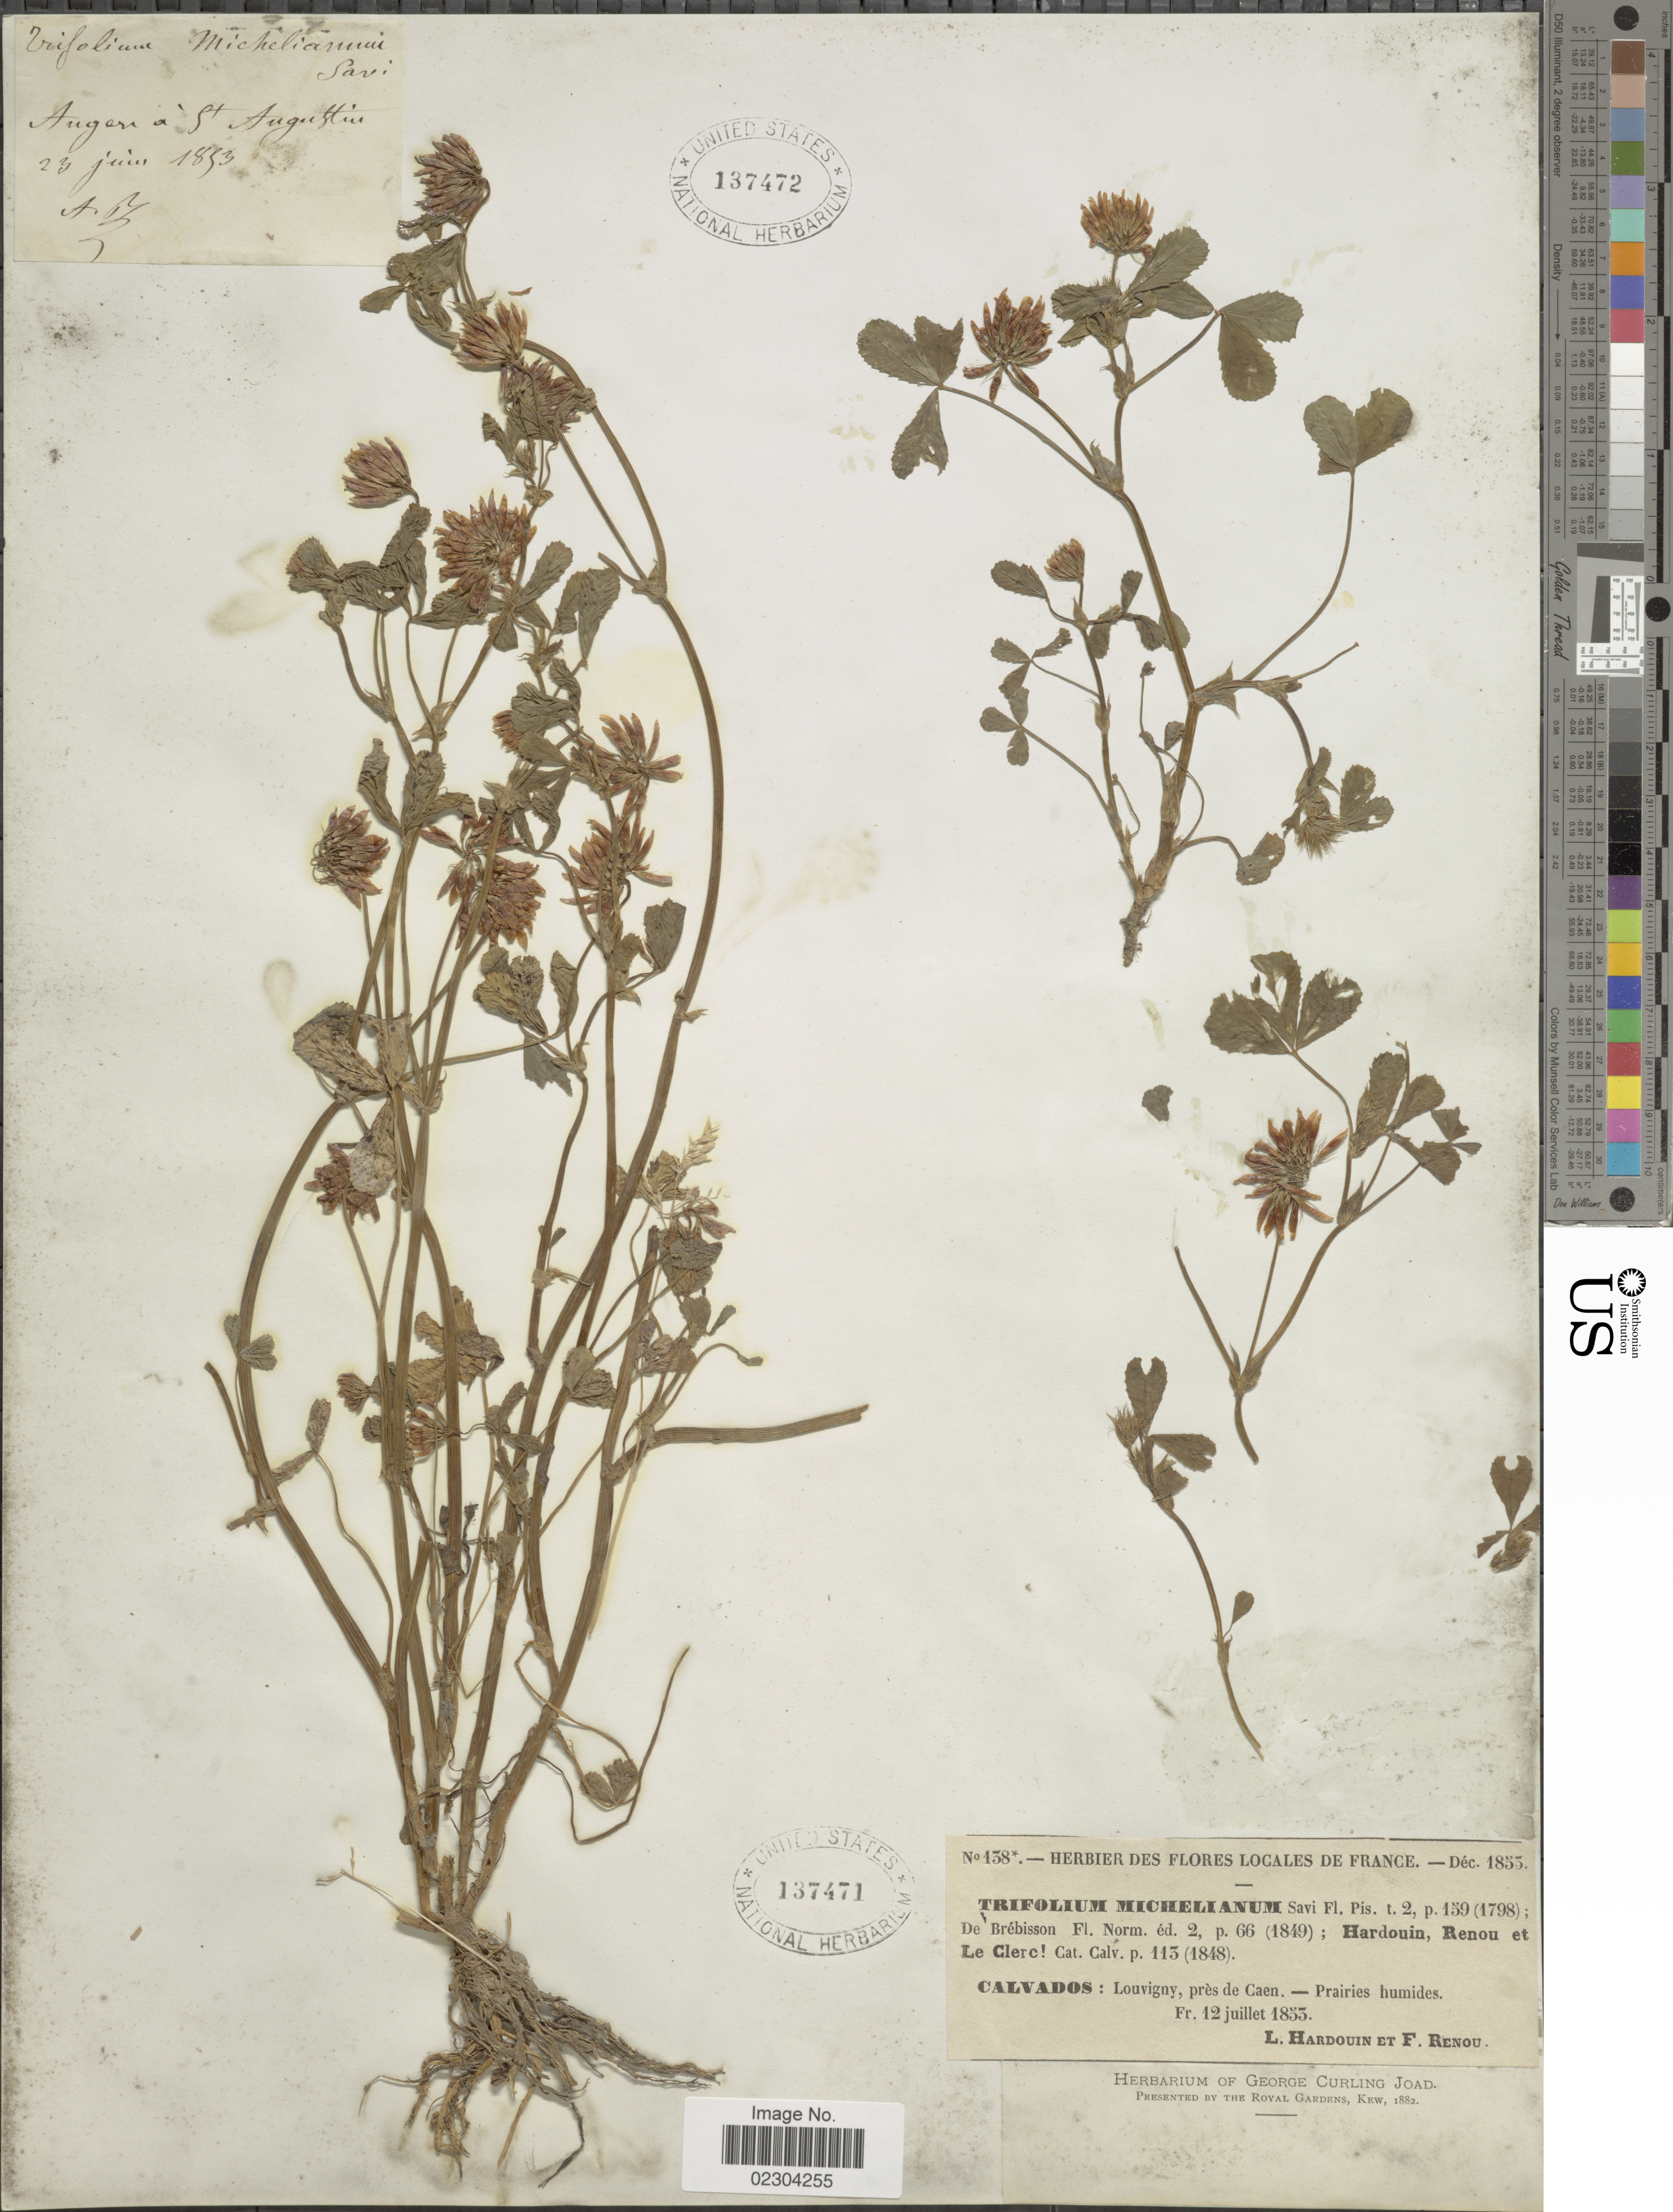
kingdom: Plantae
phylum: Tracheophyta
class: Magnoliopsida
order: Fabales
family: Fabaceae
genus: Trifolium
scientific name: Trifolium michelianum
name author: Savi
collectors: L. Hardouin & F. Renou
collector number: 138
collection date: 1853-07-12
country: France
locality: Calvados: Louvigny, pres de Caen. - Prairies humides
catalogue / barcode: US 137471